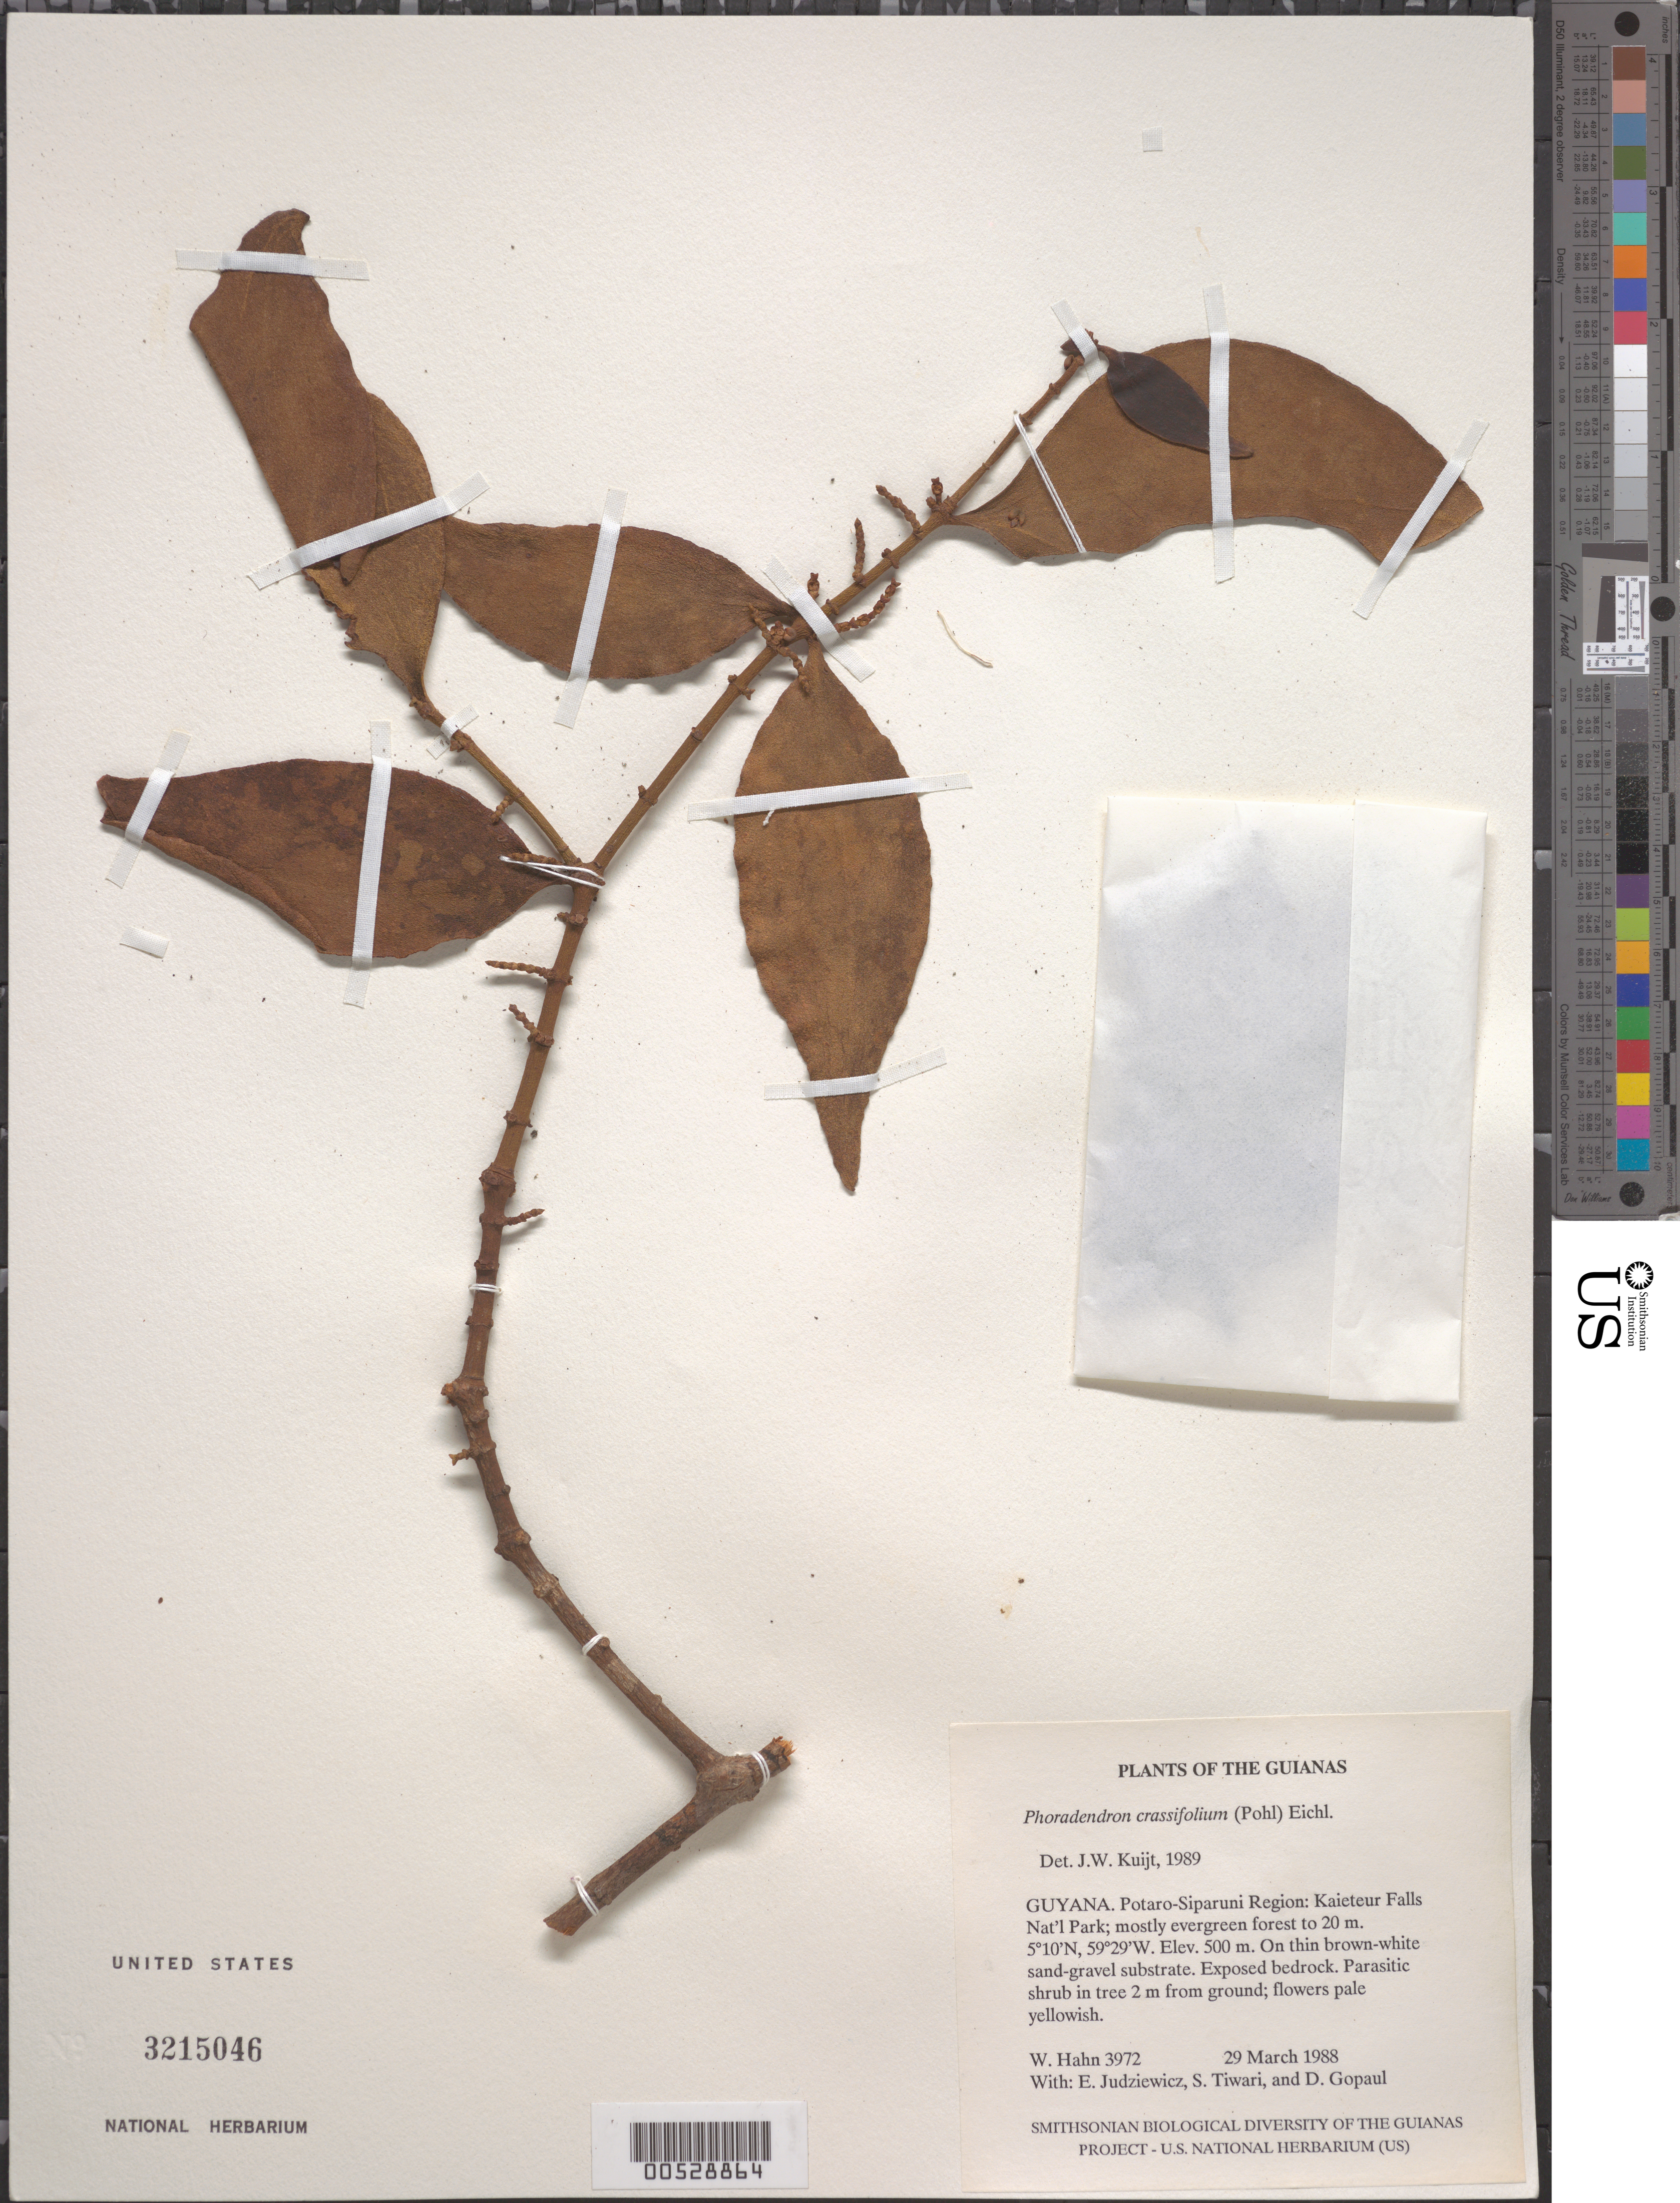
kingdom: Plantae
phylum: Tracheophyta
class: Magnoliopsida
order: Santalales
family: Viscaceae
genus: Phoradendron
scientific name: Phoradendron crassifolium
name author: (Pohl ex DC.) Eichler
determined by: Kuijt, Job, (CANADA)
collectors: W. Hahn, E. J. Judziewicz, S. Tiwari & D. Gopaul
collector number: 3972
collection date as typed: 29 March 1988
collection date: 1988-03-29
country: Guyana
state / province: Potaro-Siparuni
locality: Kaieteur Falls National Park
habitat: Mostly evergreen forest to 20 m on thin brown-white sand-gravel substrate. Exposed bedrock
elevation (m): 500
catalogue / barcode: US 3215046